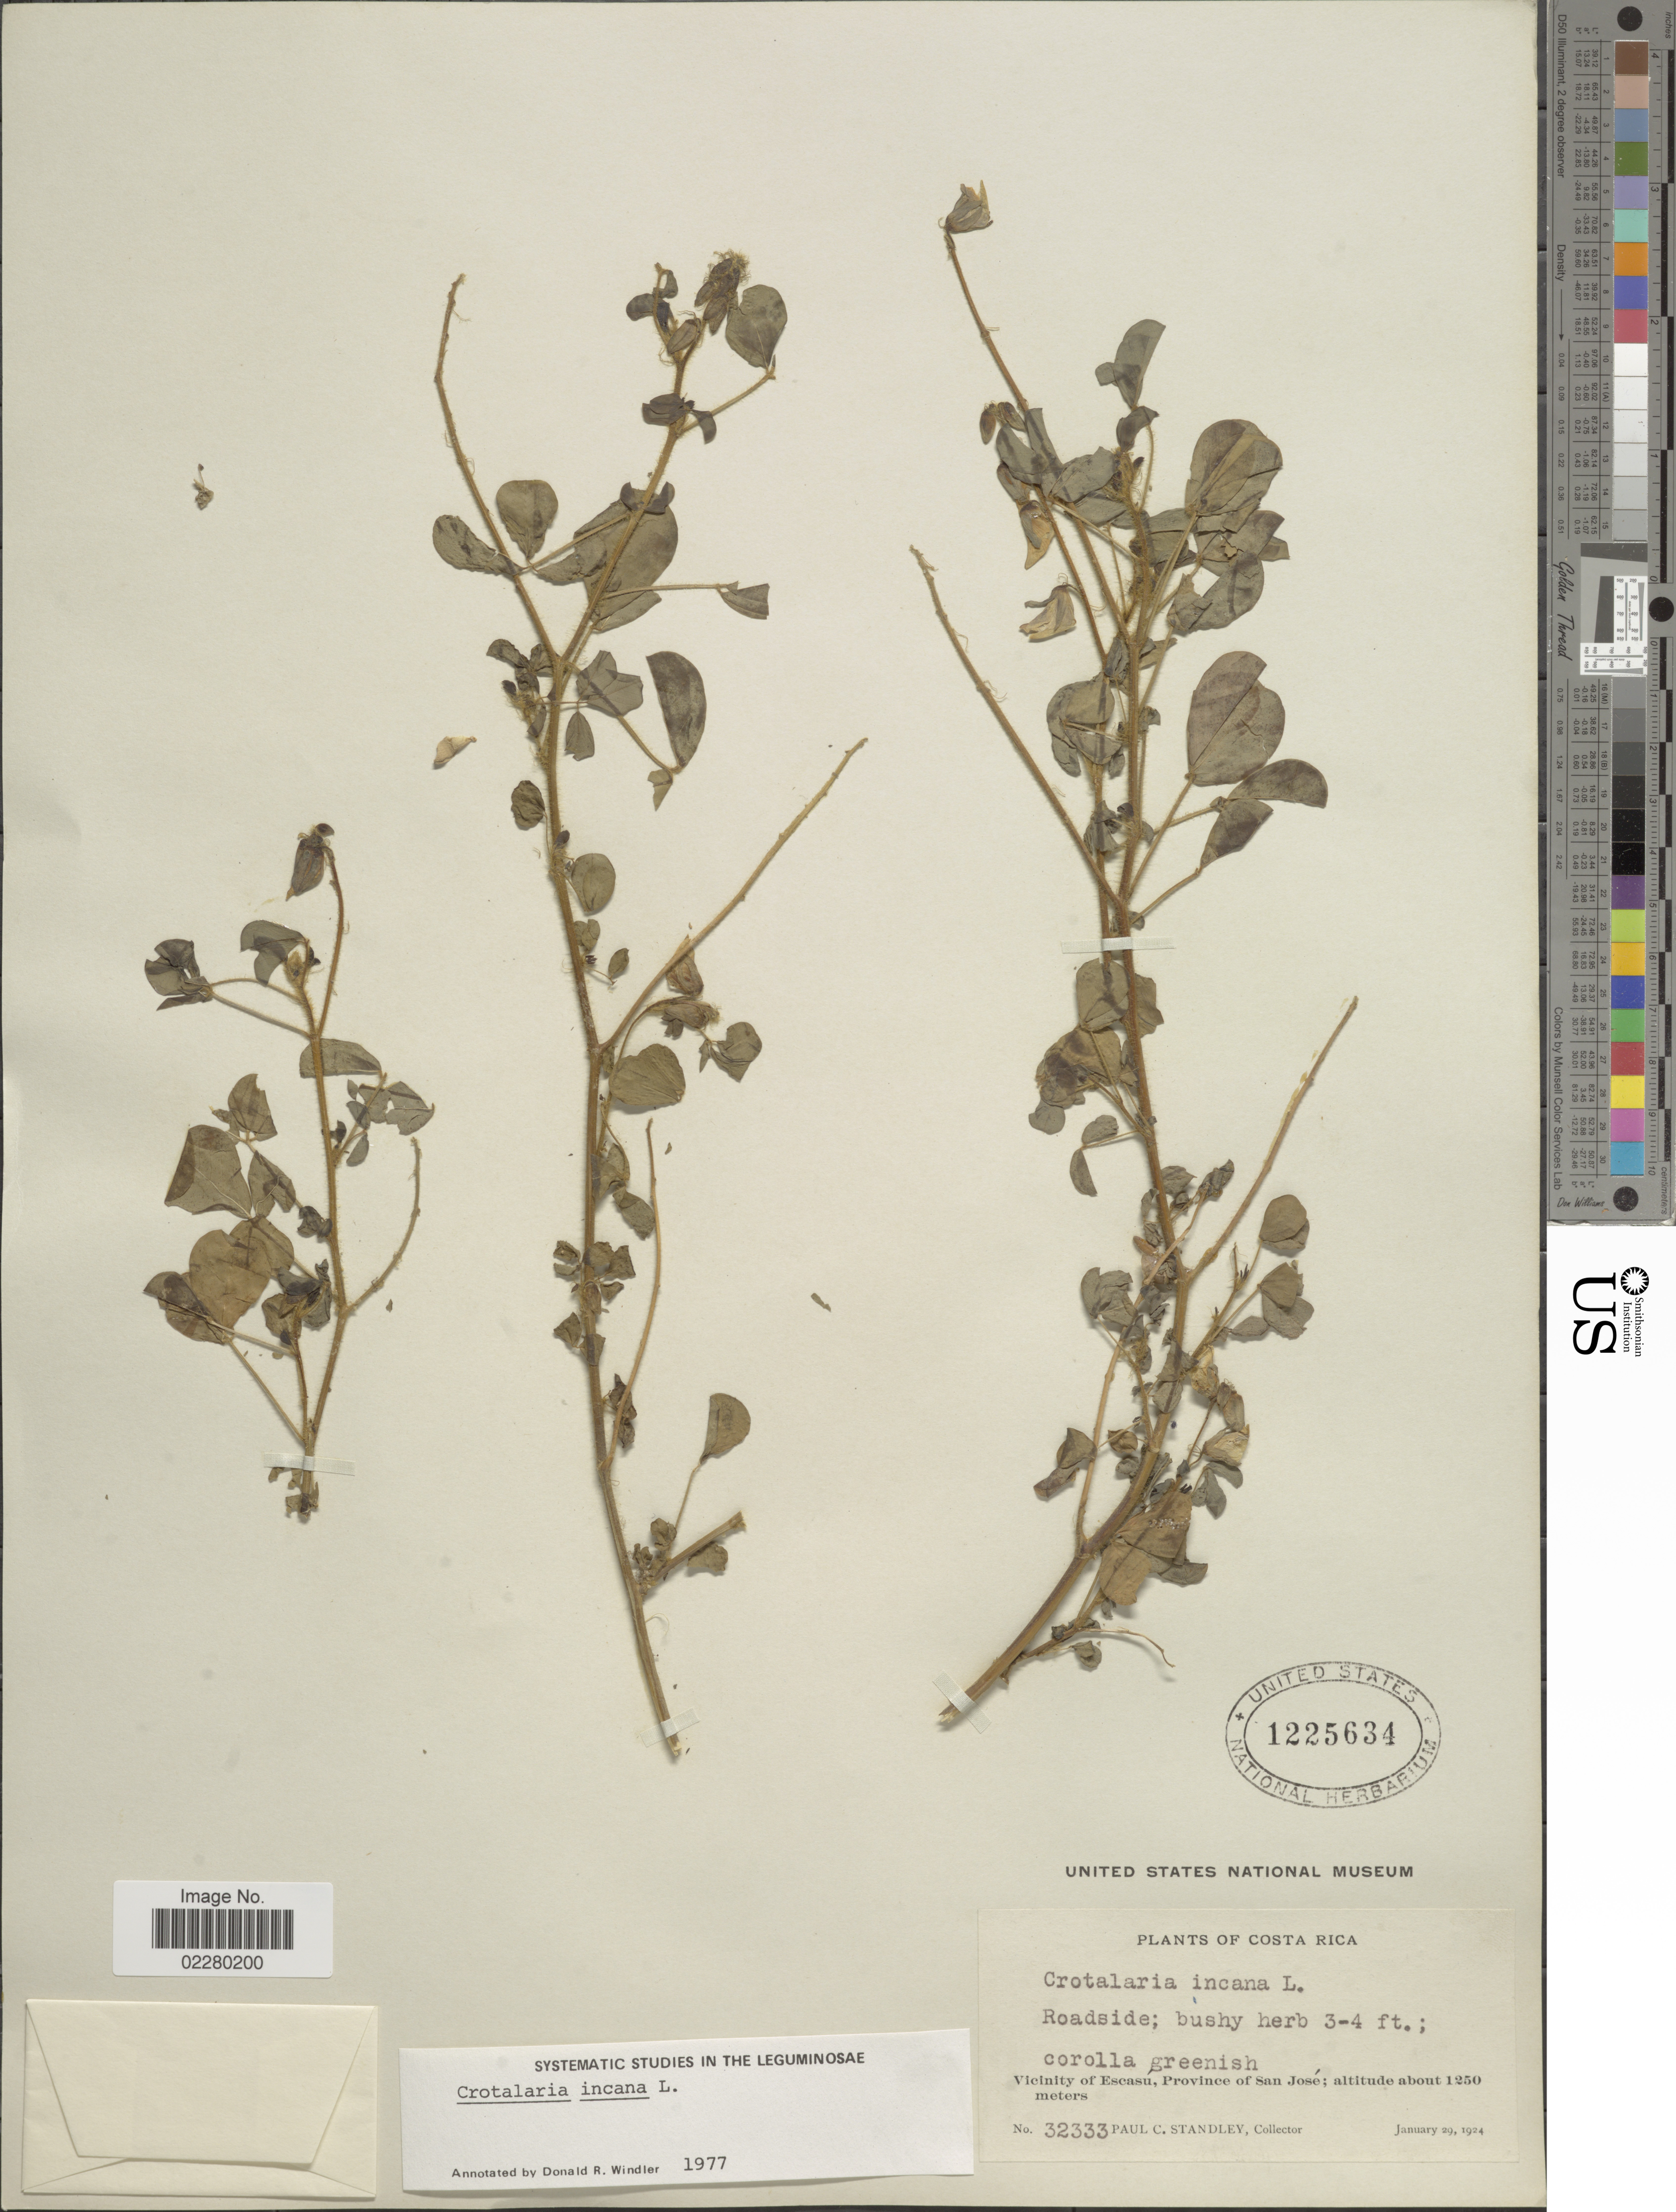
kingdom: Plantae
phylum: Tracheophyta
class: Magnoliopsida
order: Fabales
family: Fabaceae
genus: Crotalaria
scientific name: Crotalaria incana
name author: L.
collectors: P. C. Standley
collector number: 32333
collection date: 1924-01-29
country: Costa Rica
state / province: San José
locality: Vicinity of Escasú, Province of San José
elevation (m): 1250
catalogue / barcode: US 1225634